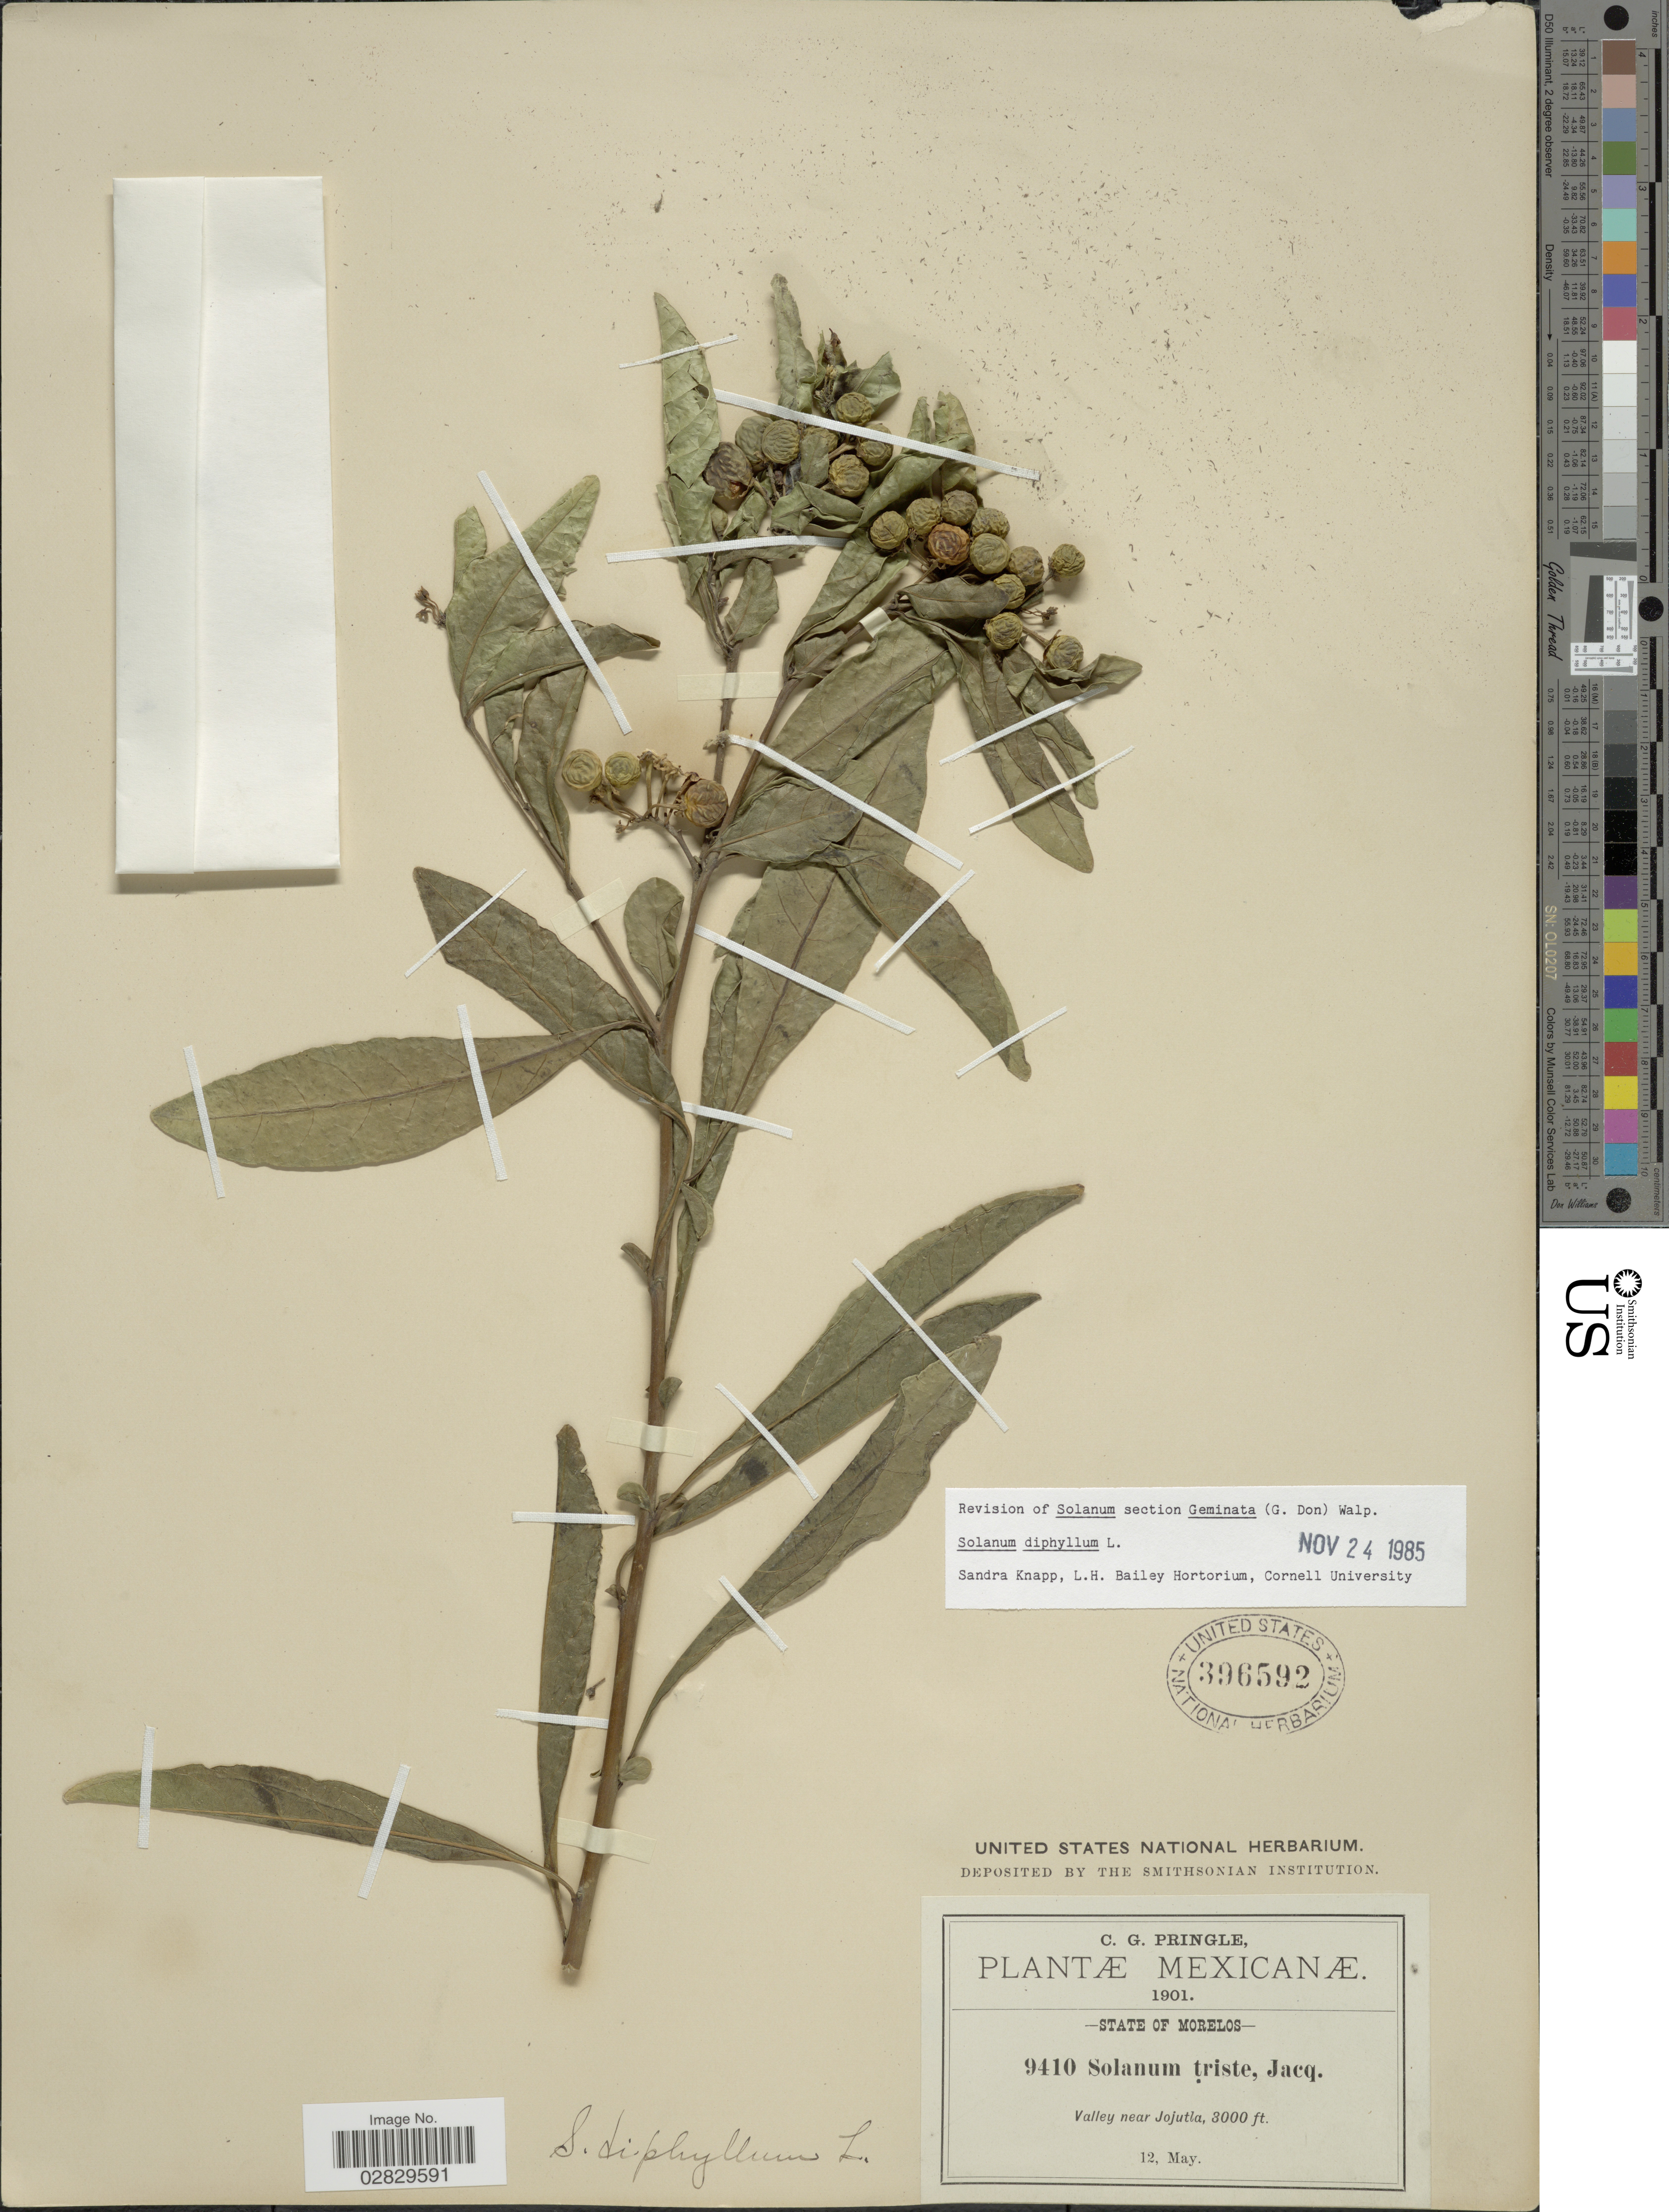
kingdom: Plantae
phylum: Tracheophyta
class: Magnoliopsida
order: Solanales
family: Solanaceae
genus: Solanum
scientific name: Solanum diphyllum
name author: L.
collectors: C. G. Pringle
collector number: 9410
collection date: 1901-05-12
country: Mexico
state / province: Morelos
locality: Valley near Jojutla.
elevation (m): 914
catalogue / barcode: US 396592